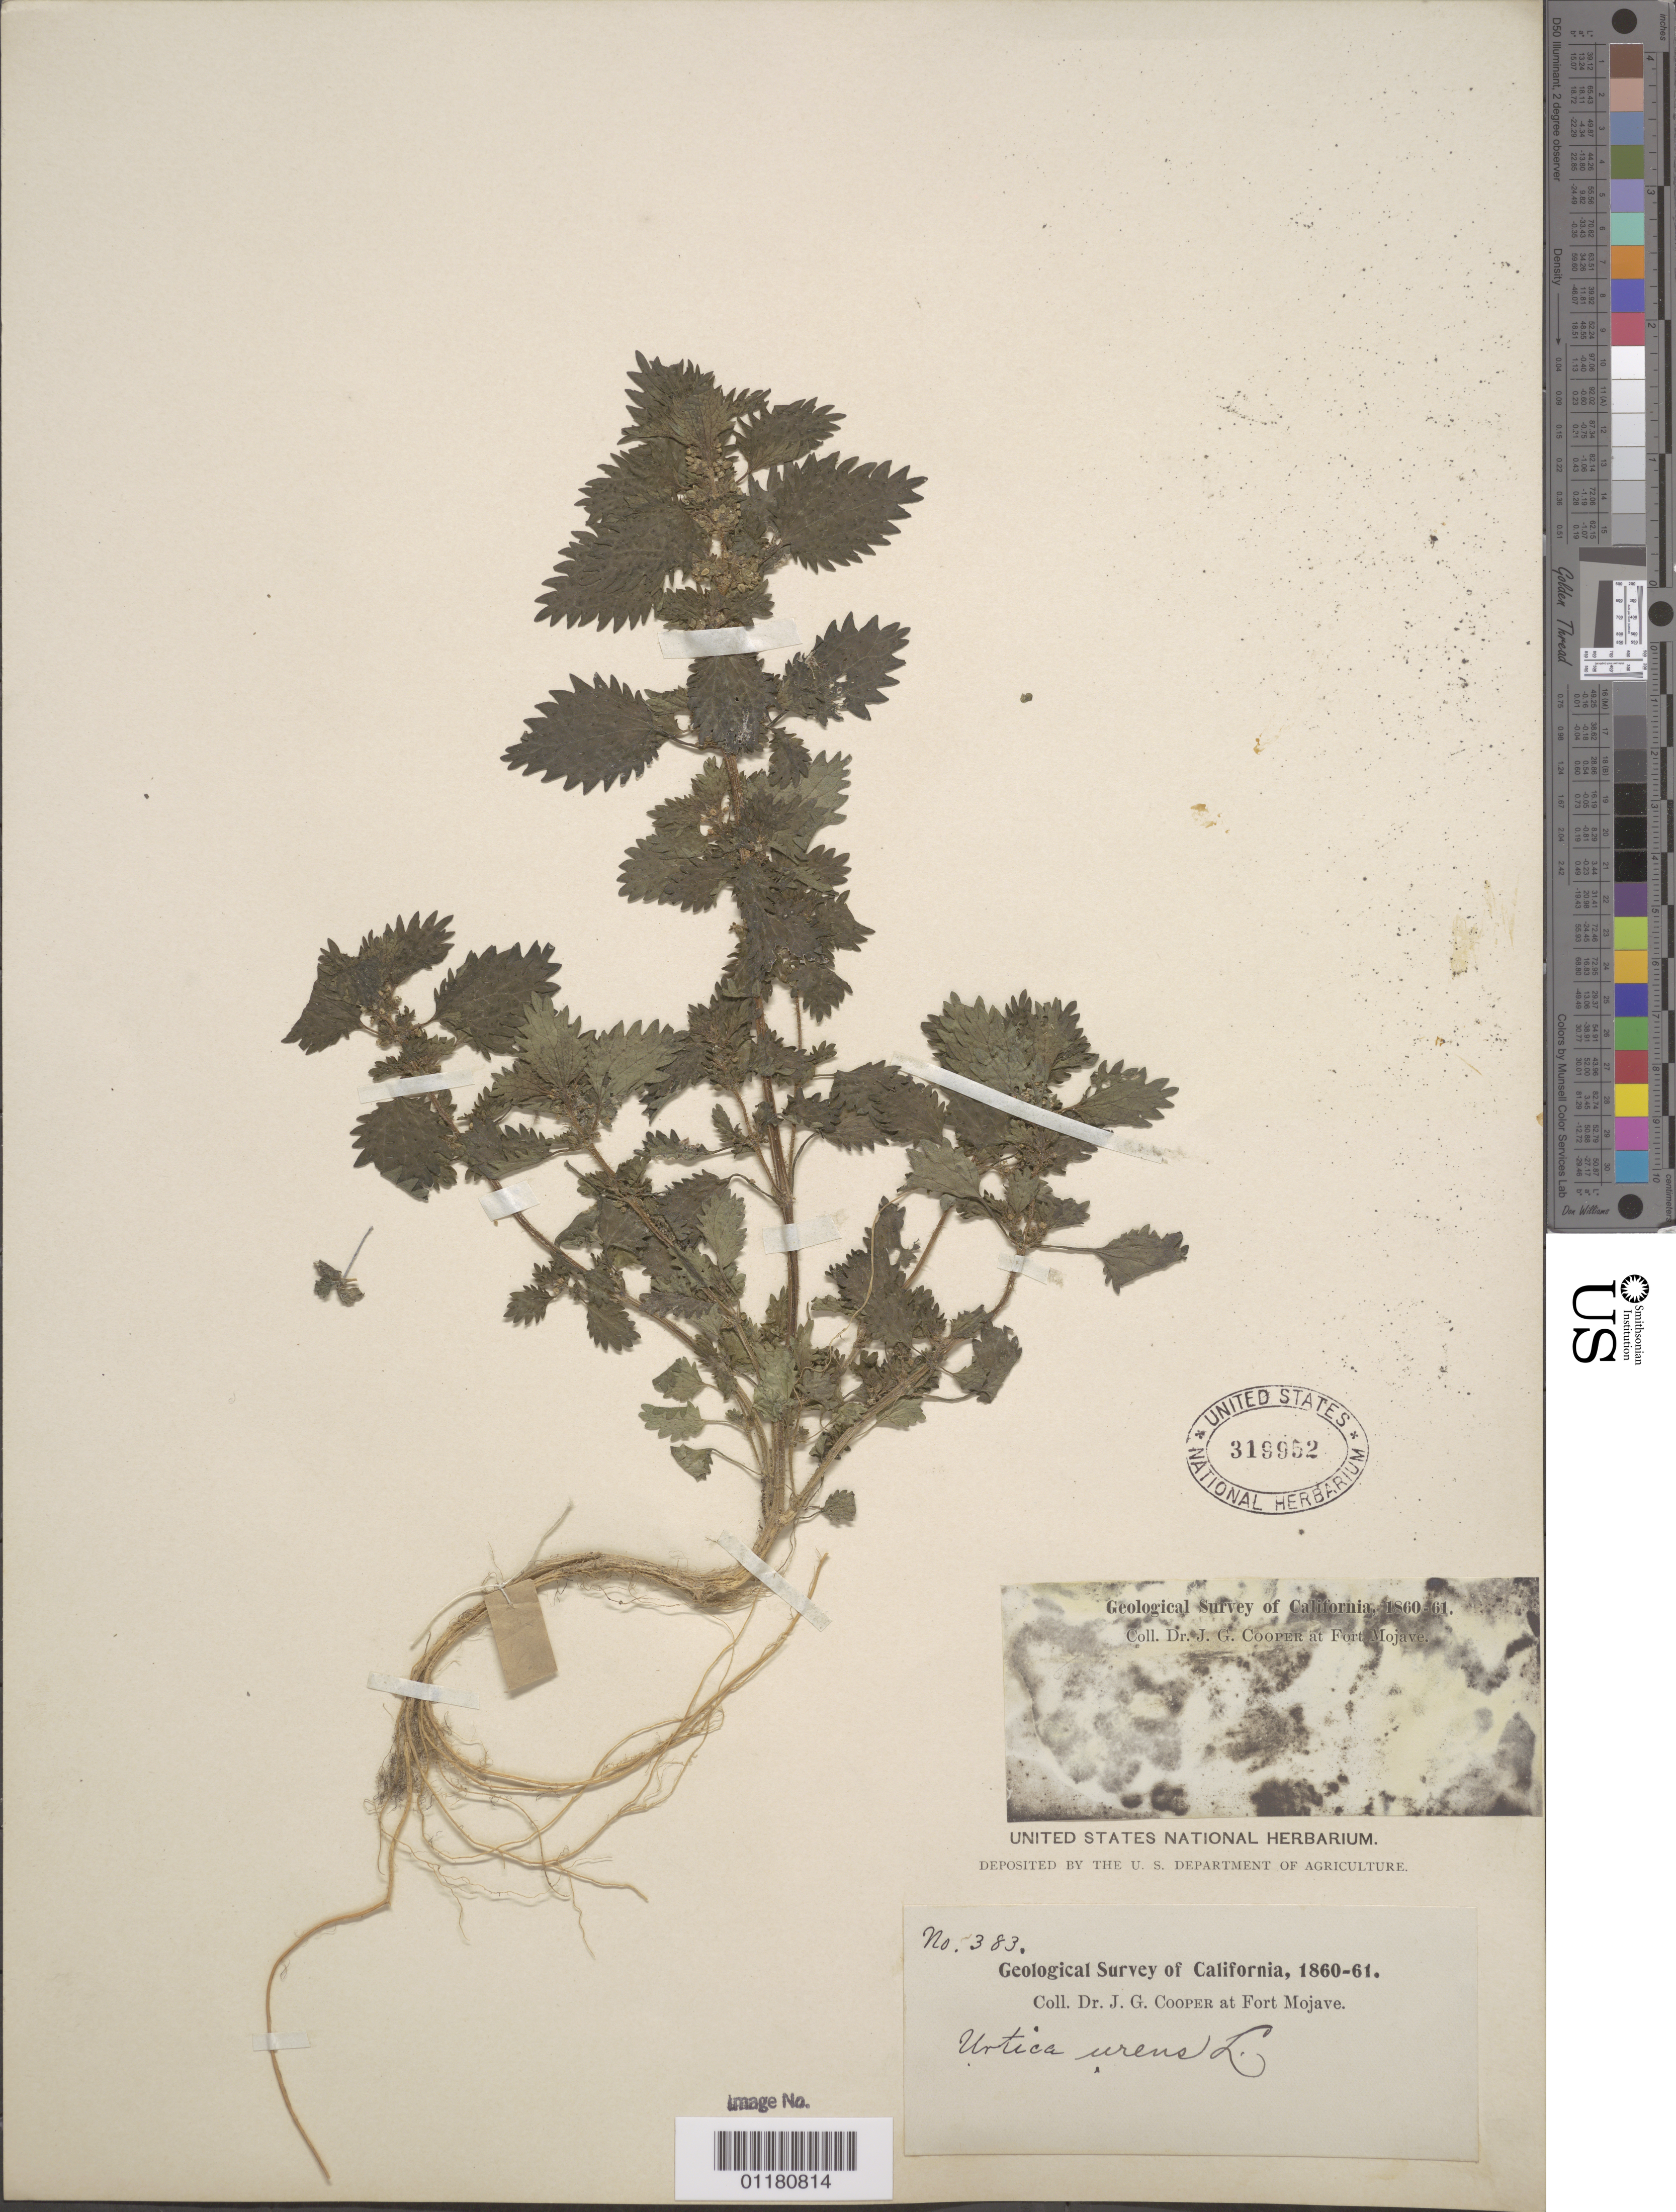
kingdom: Plantae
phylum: Tracheophyta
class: Magnoliopsida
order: Rosales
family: Urticaceae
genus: Urtica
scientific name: Urtica urens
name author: L.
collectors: J. G. Cooper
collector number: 383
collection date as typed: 1860 to -- --- 1861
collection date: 1860/1861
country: United States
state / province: California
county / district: San Bernardino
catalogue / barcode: US 319952